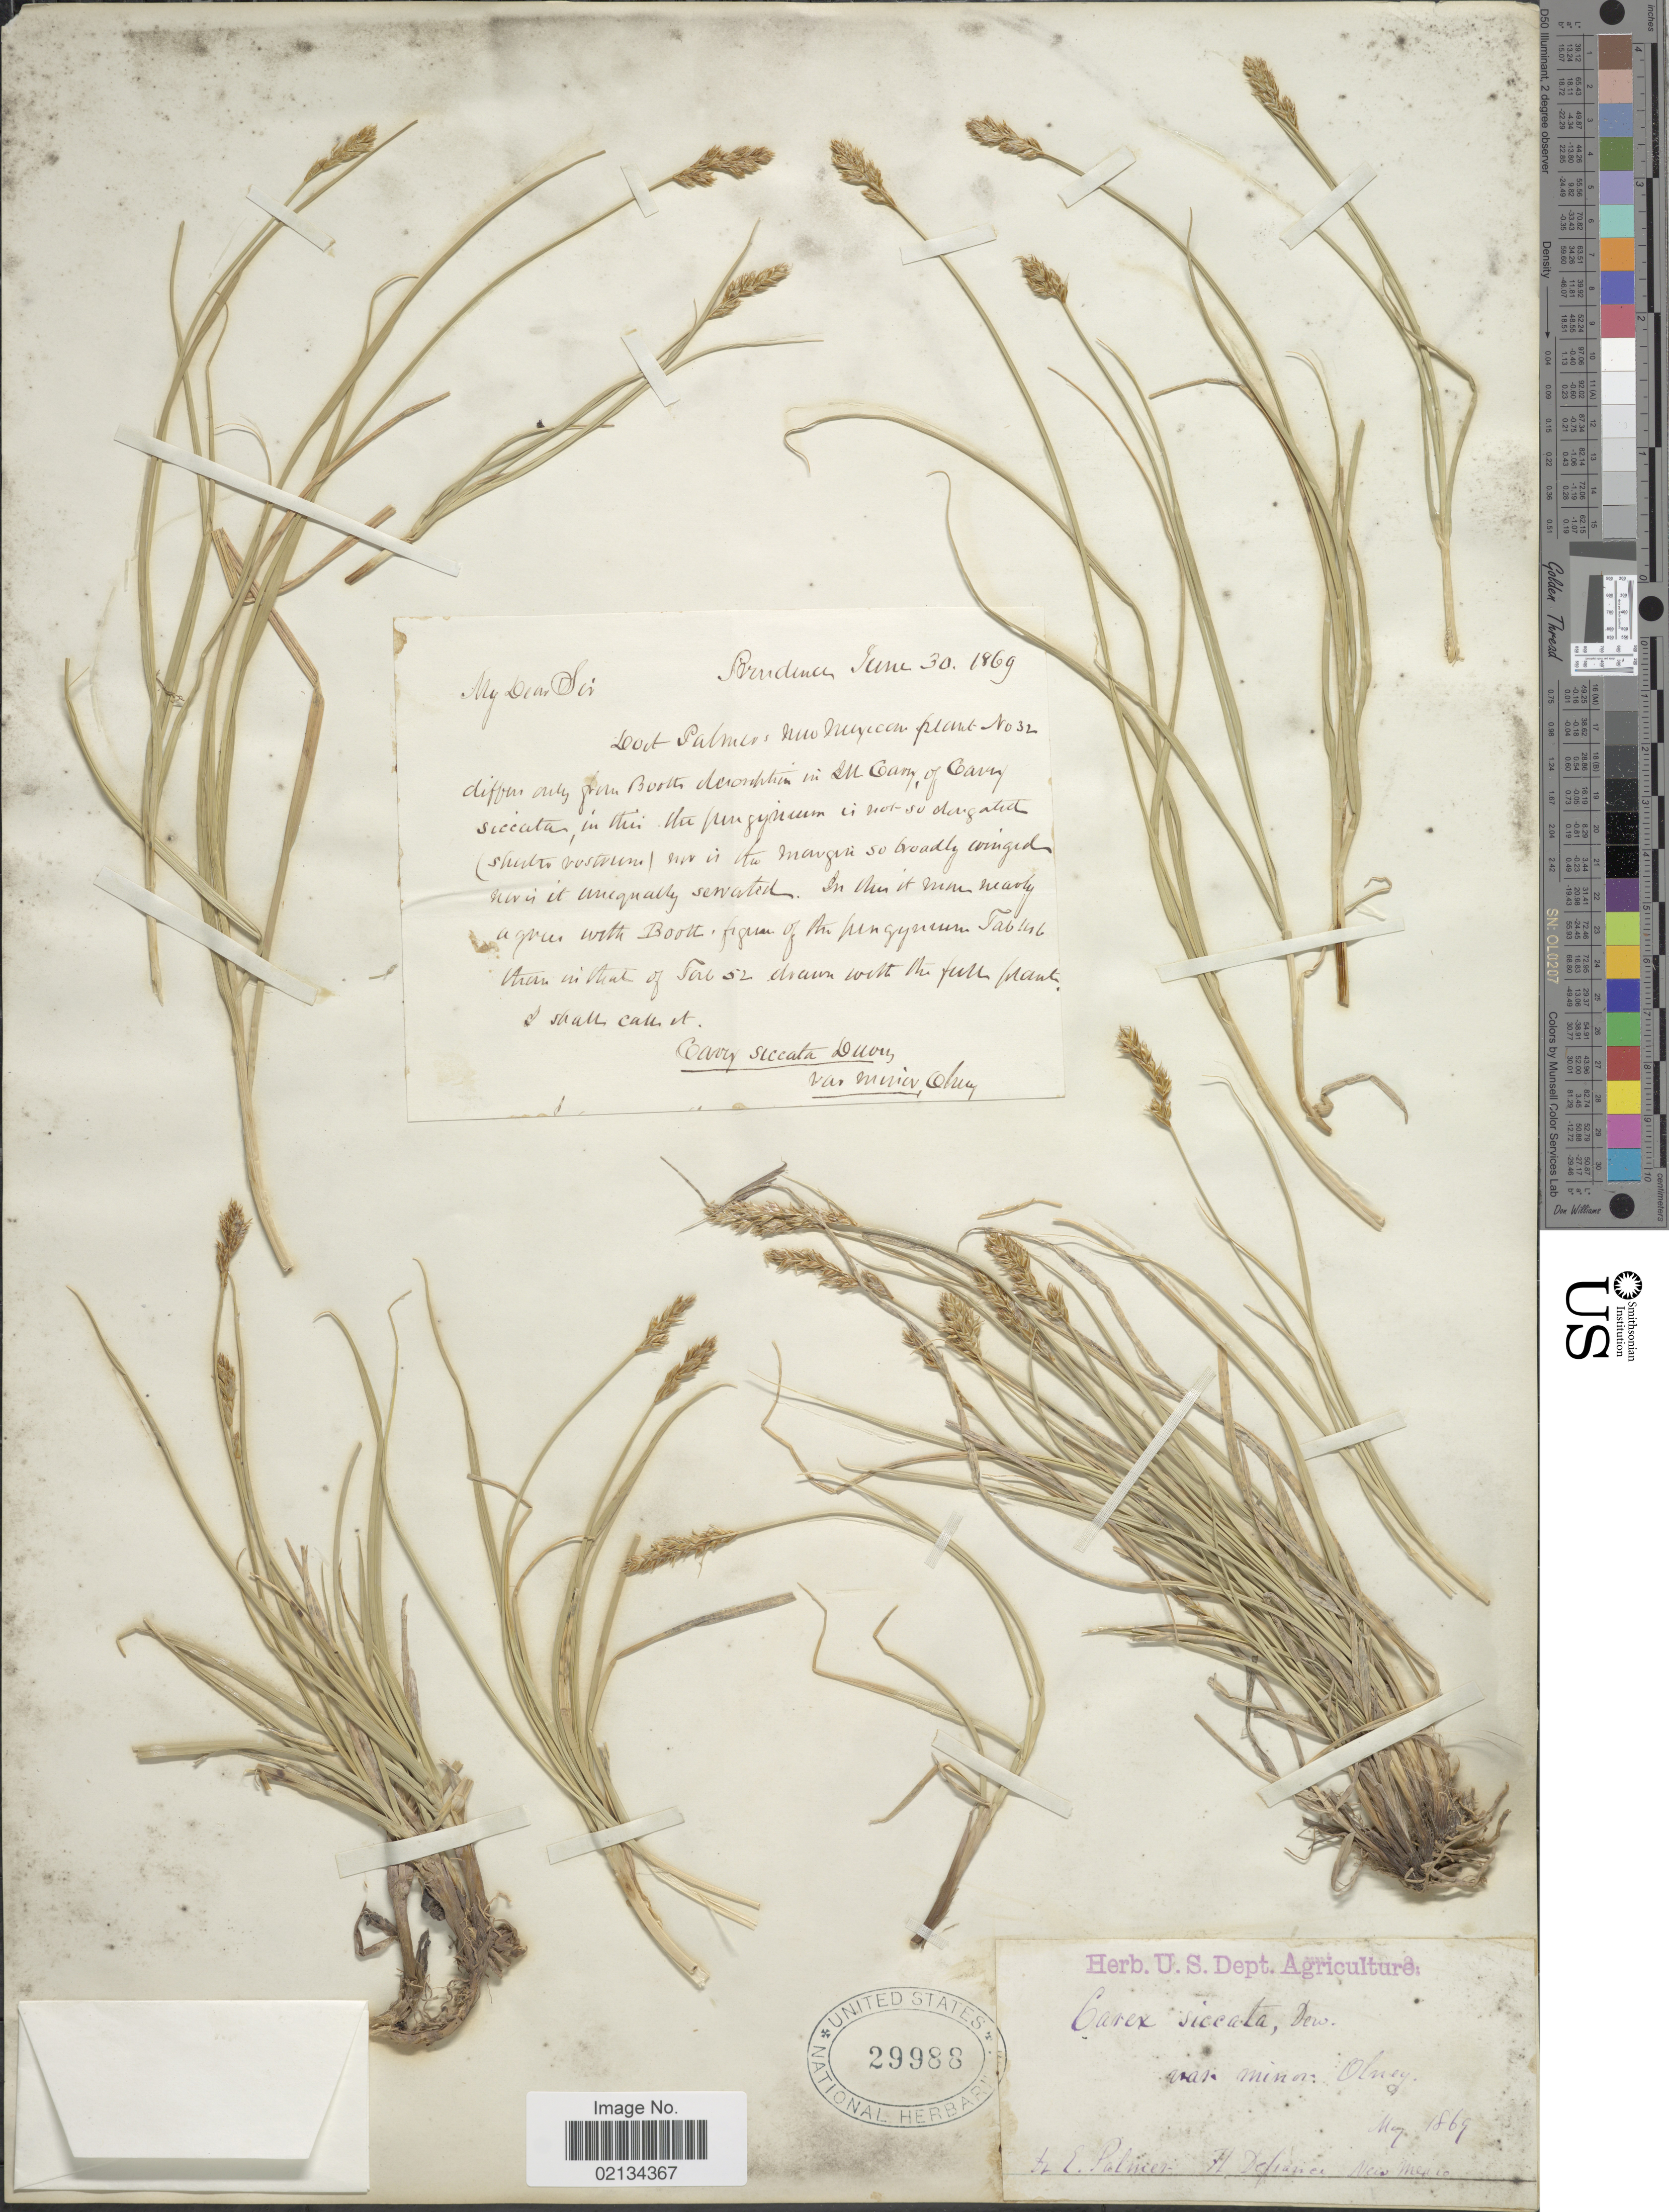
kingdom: Plantae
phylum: Tracheophyta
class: Liliopsida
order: Poales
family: Cyperaceae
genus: Carex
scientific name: Carex siccata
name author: Dewey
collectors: E. Palmer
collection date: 1869-05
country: United States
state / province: New Mexico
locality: Ft. Defiance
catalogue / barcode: US 29988